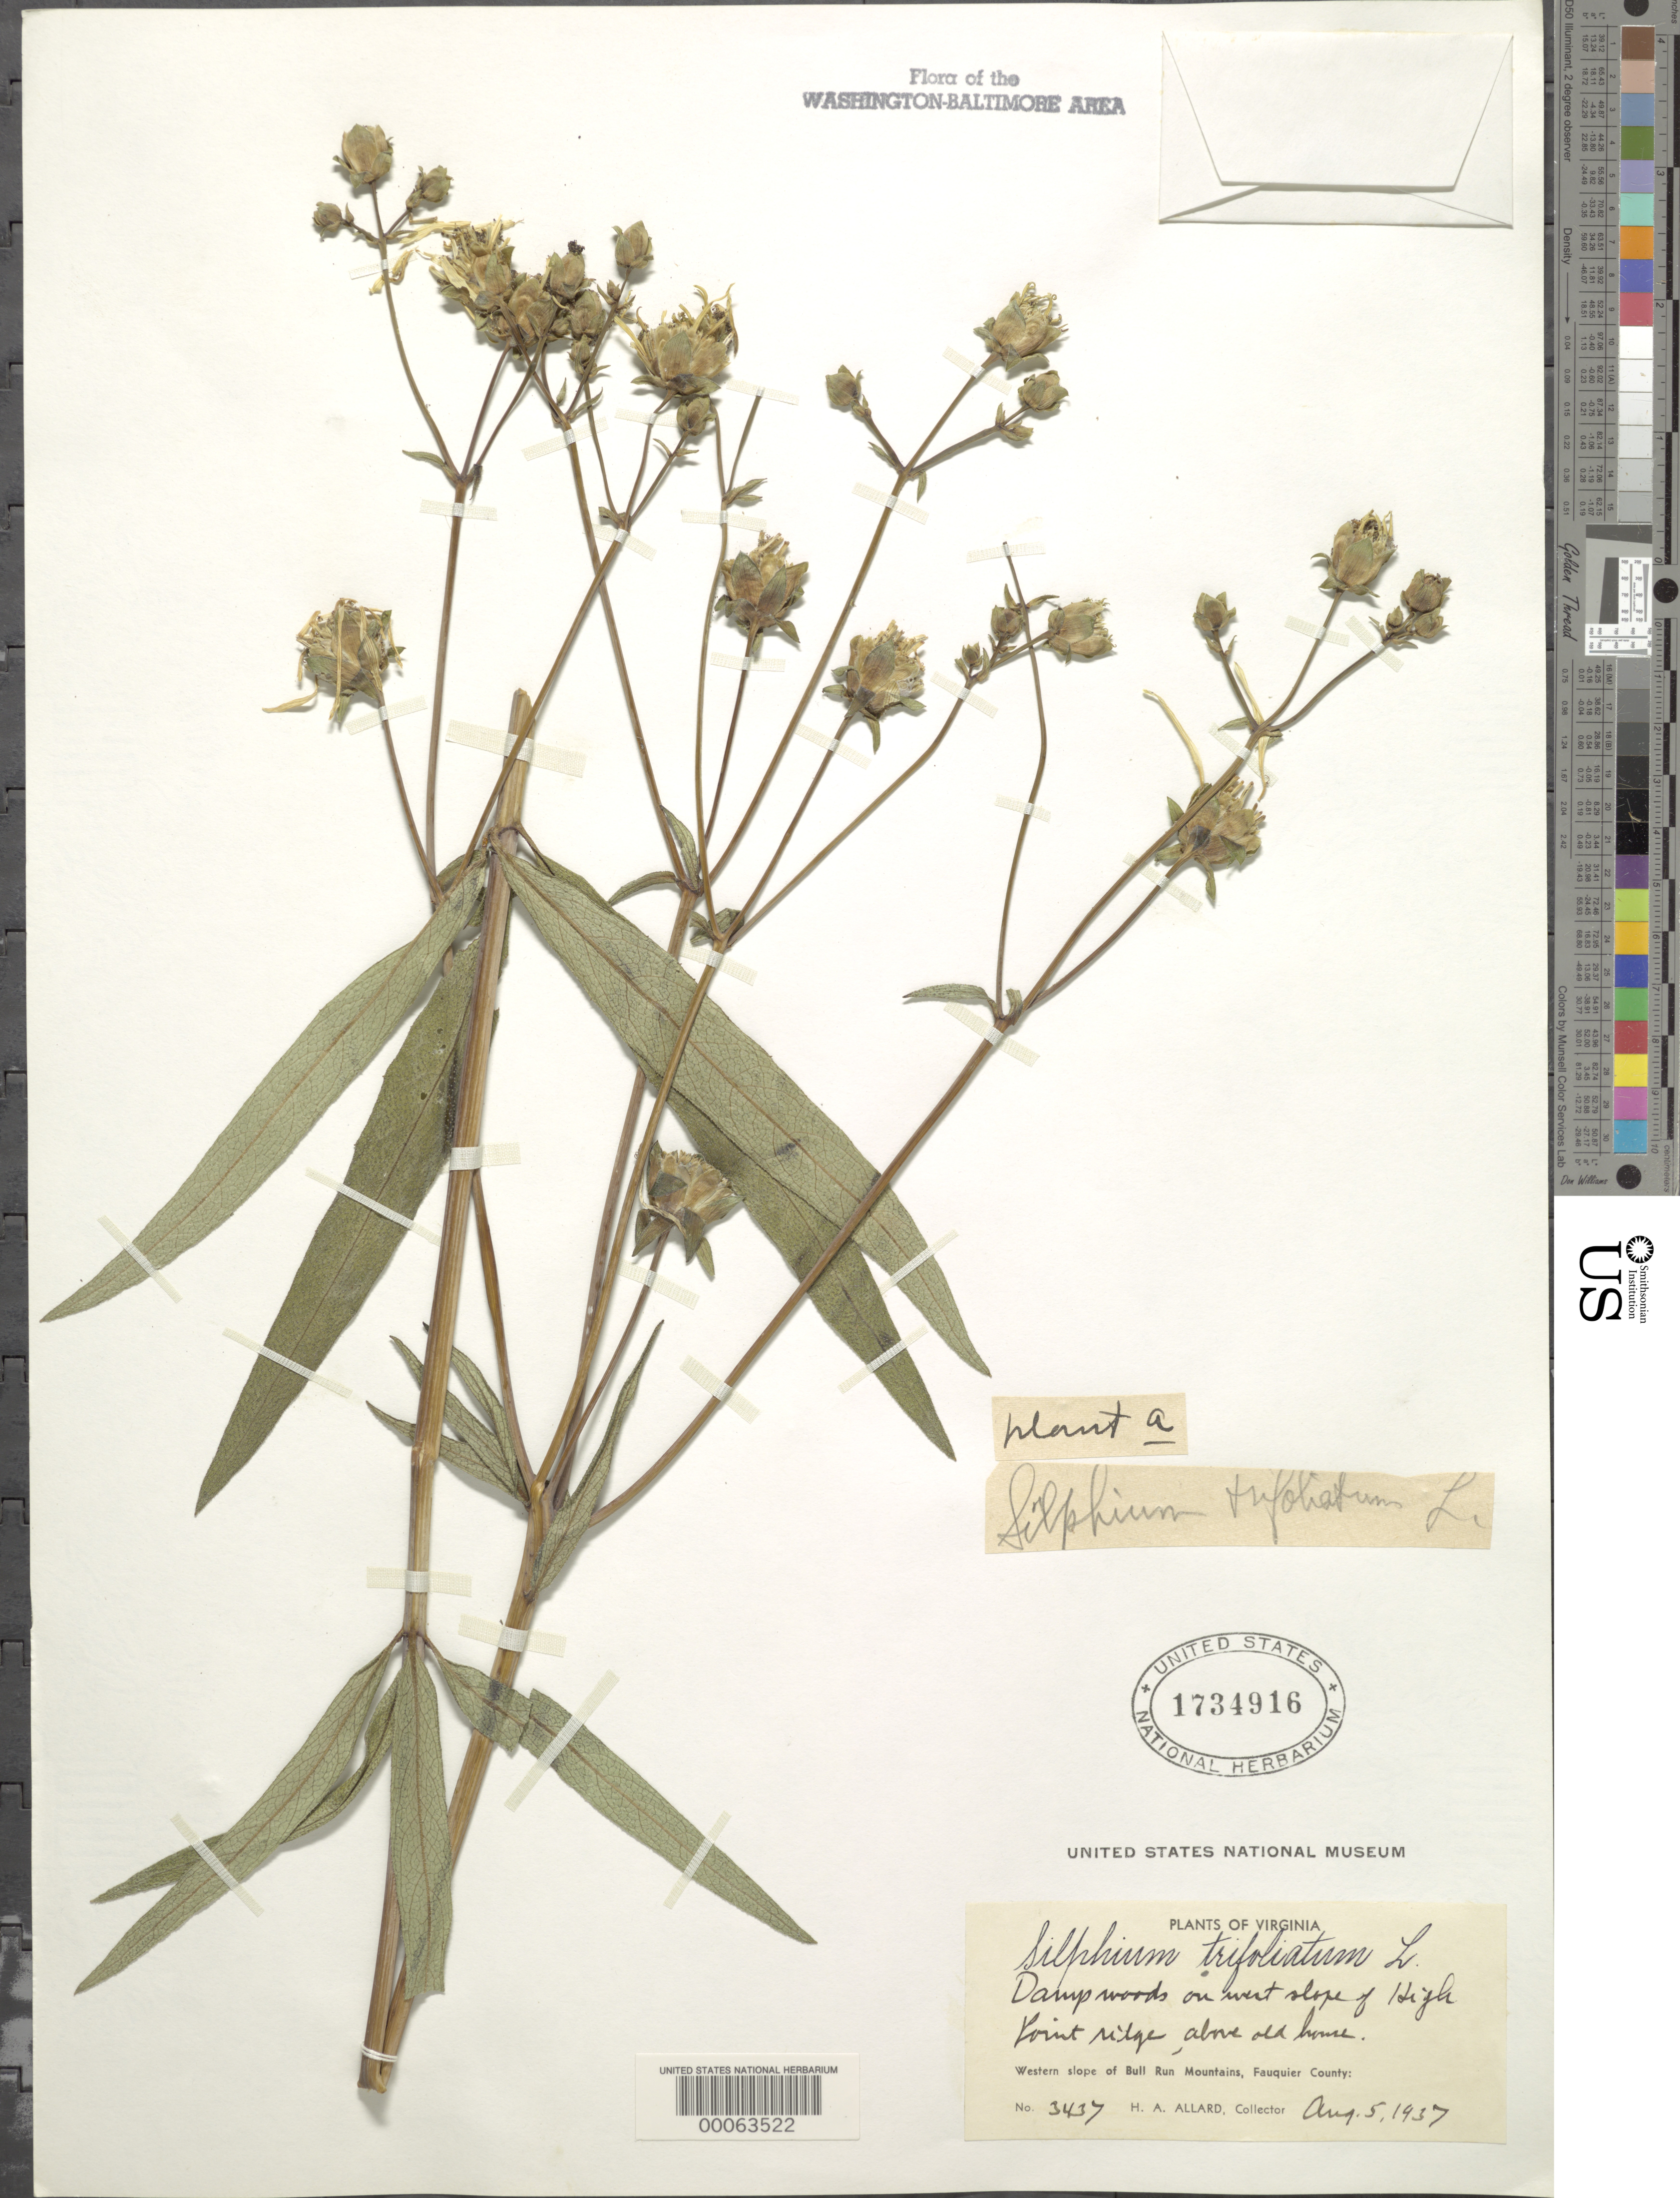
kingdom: Plantae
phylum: Tracheophyta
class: Magnoliopsida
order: Asterales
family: Asteraceae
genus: Silphium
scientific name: Silphium asteriscus var. trifoliatum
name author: (L.) Clevinger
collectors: H. A. Allard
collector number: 3437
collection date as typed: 05 Aug 1937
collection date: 1937-08-05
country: United States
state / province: Virginia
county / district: Fauquier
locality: West slope of High Point Ridge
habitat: Damp woods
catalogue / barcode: US 1734916